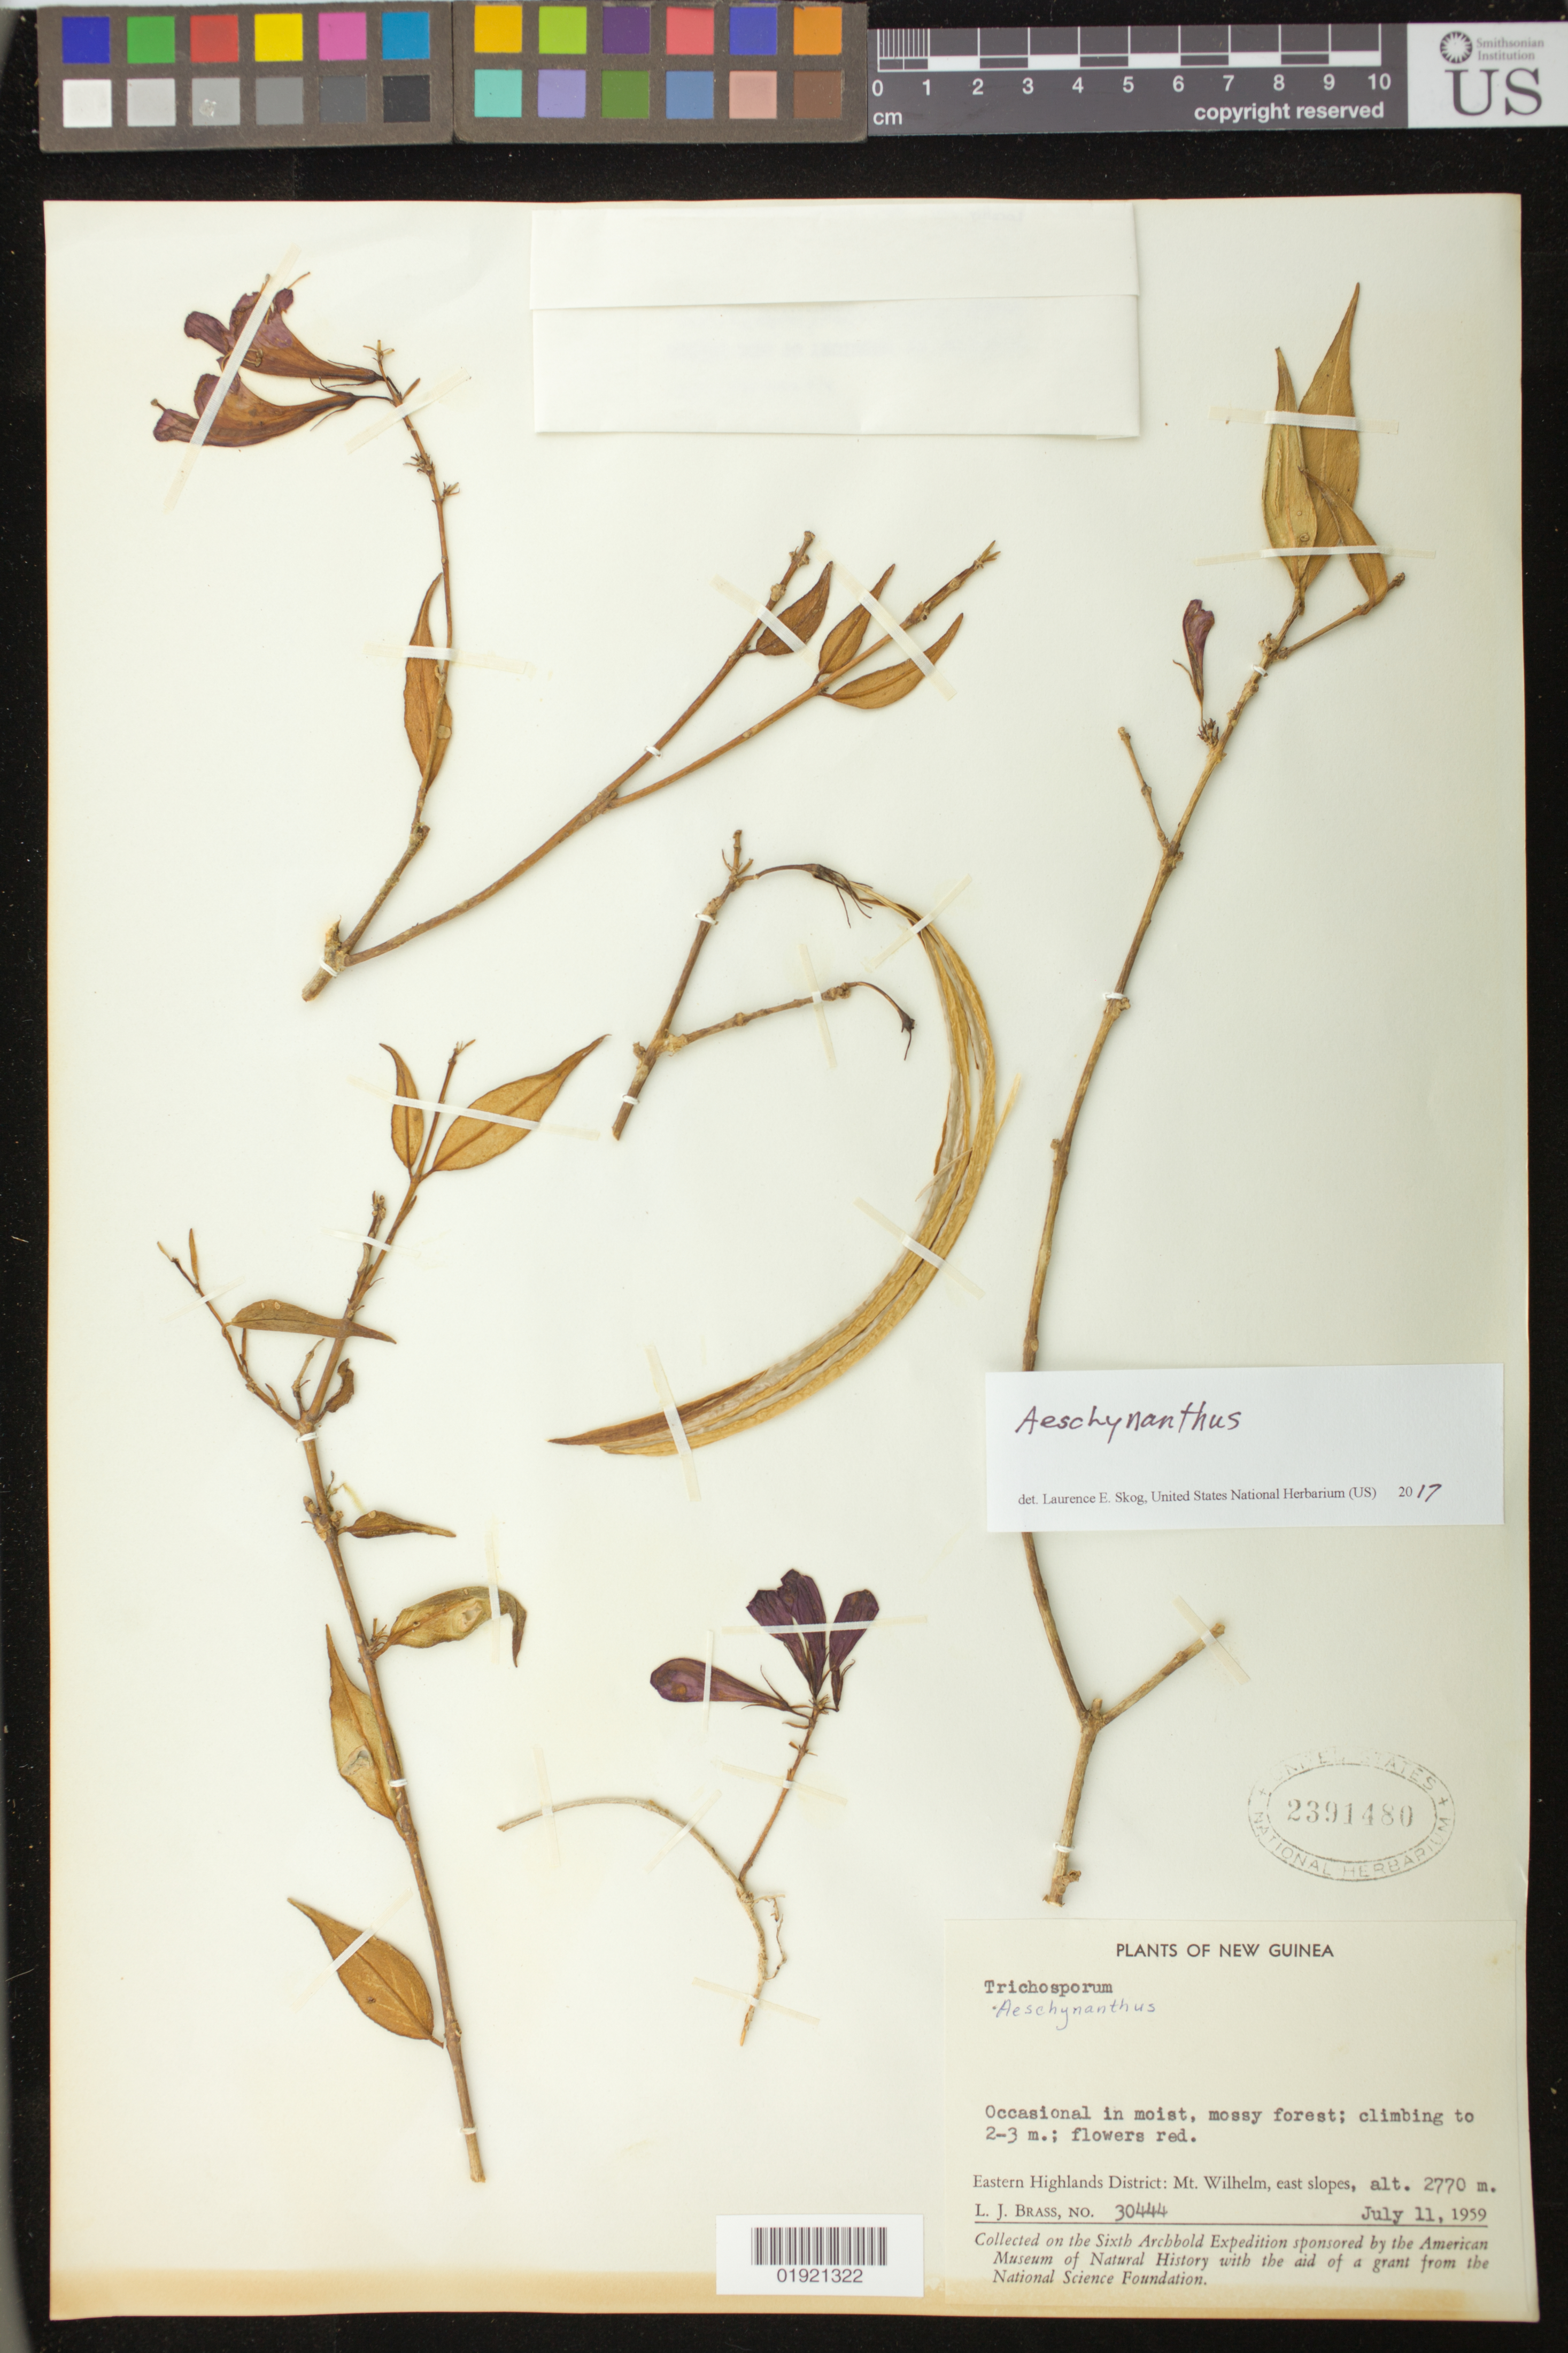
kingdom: Plantae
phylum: Tracheophyta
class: Magnoliopsida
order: Lamiales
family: Gesneriaceae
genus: Aeschynanthus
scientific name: Aeschynanthus sp.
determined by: Skog, Laurence E.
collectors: L. J. Brass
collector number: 30444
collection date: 1959-07-11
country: Papua New Guinea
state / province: Eastern Highlands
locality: Mt. Wilhelm, east slopes.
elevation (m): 2770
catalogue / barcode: US 2391480